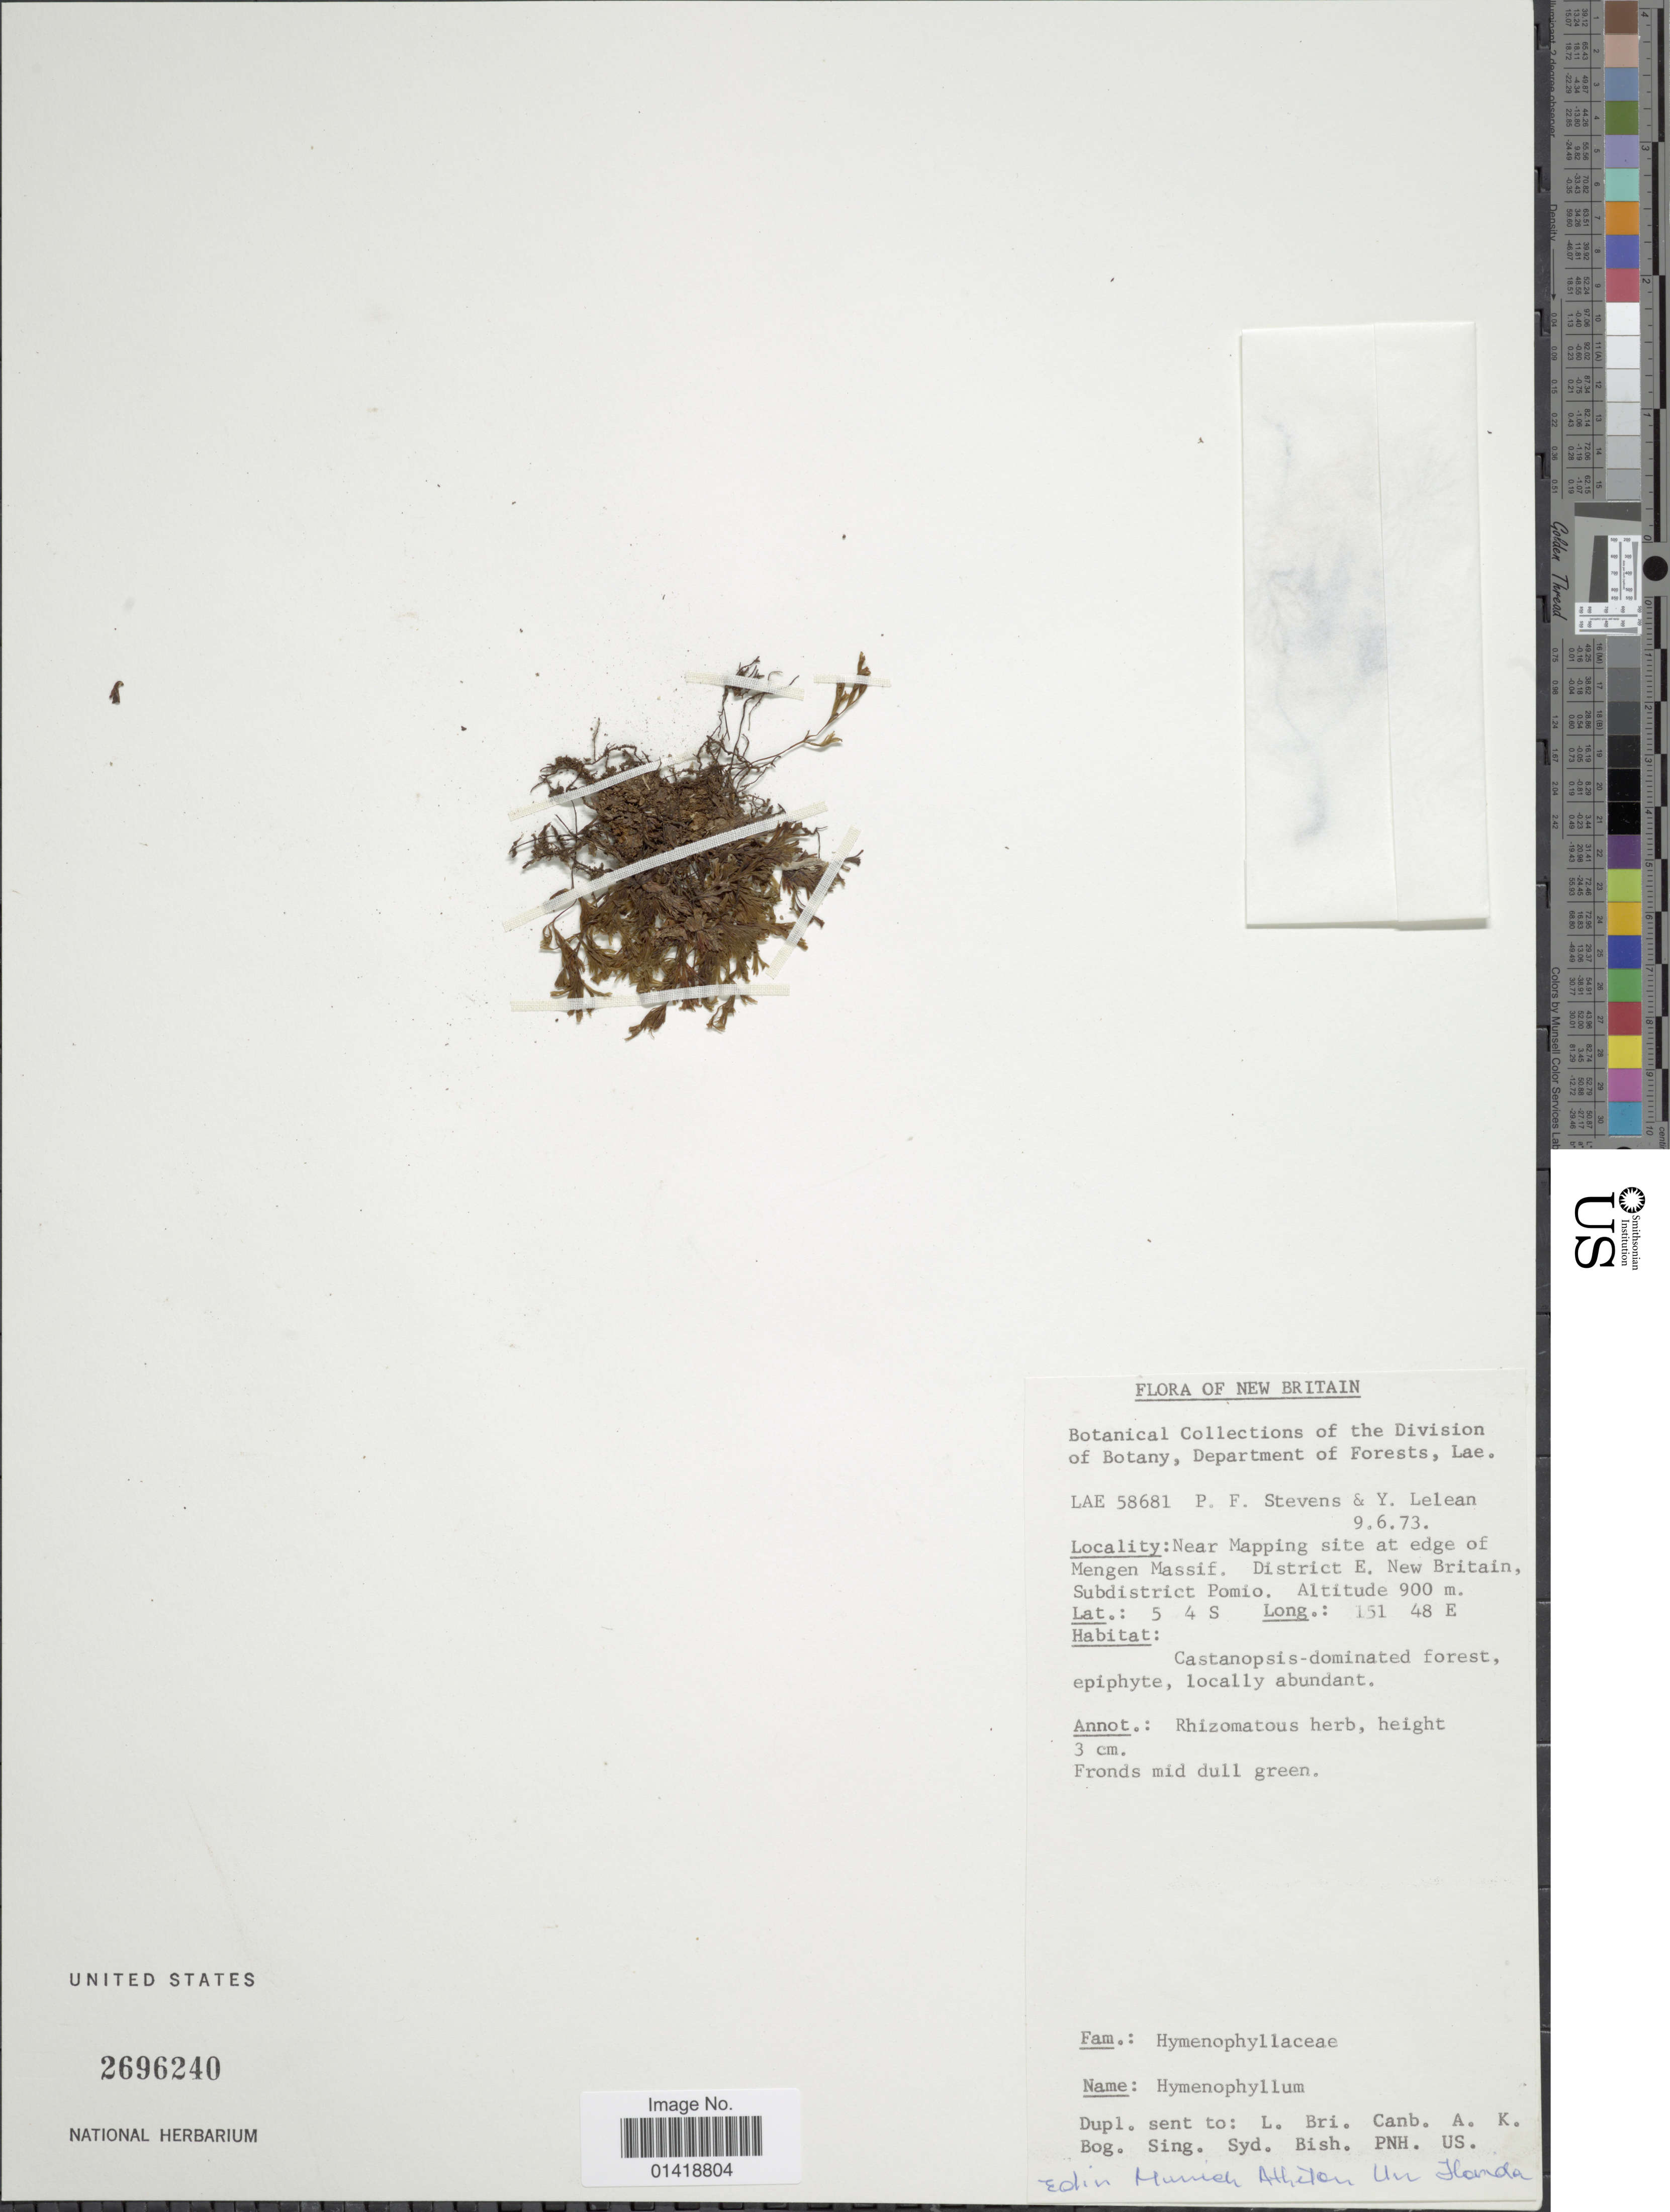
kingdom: Plantae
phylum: Tracheophyta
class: Polypodiopsida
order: Hymenophyllales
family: Hymenophyllaceae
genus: Hymenophyllum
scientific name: Hymenophyllum sp.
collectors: P. F. Stevens & Y. Lelean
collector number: LAE 58681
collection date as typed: Transcribed d/m/y: 9/6/73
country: Papua New Guinea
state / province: East New Britain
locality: New Britain. Near Mapping site at edge of Mengen Massif. District E. New Britain, Subdistrict Pomio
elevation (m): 900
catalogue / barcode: US 2696240